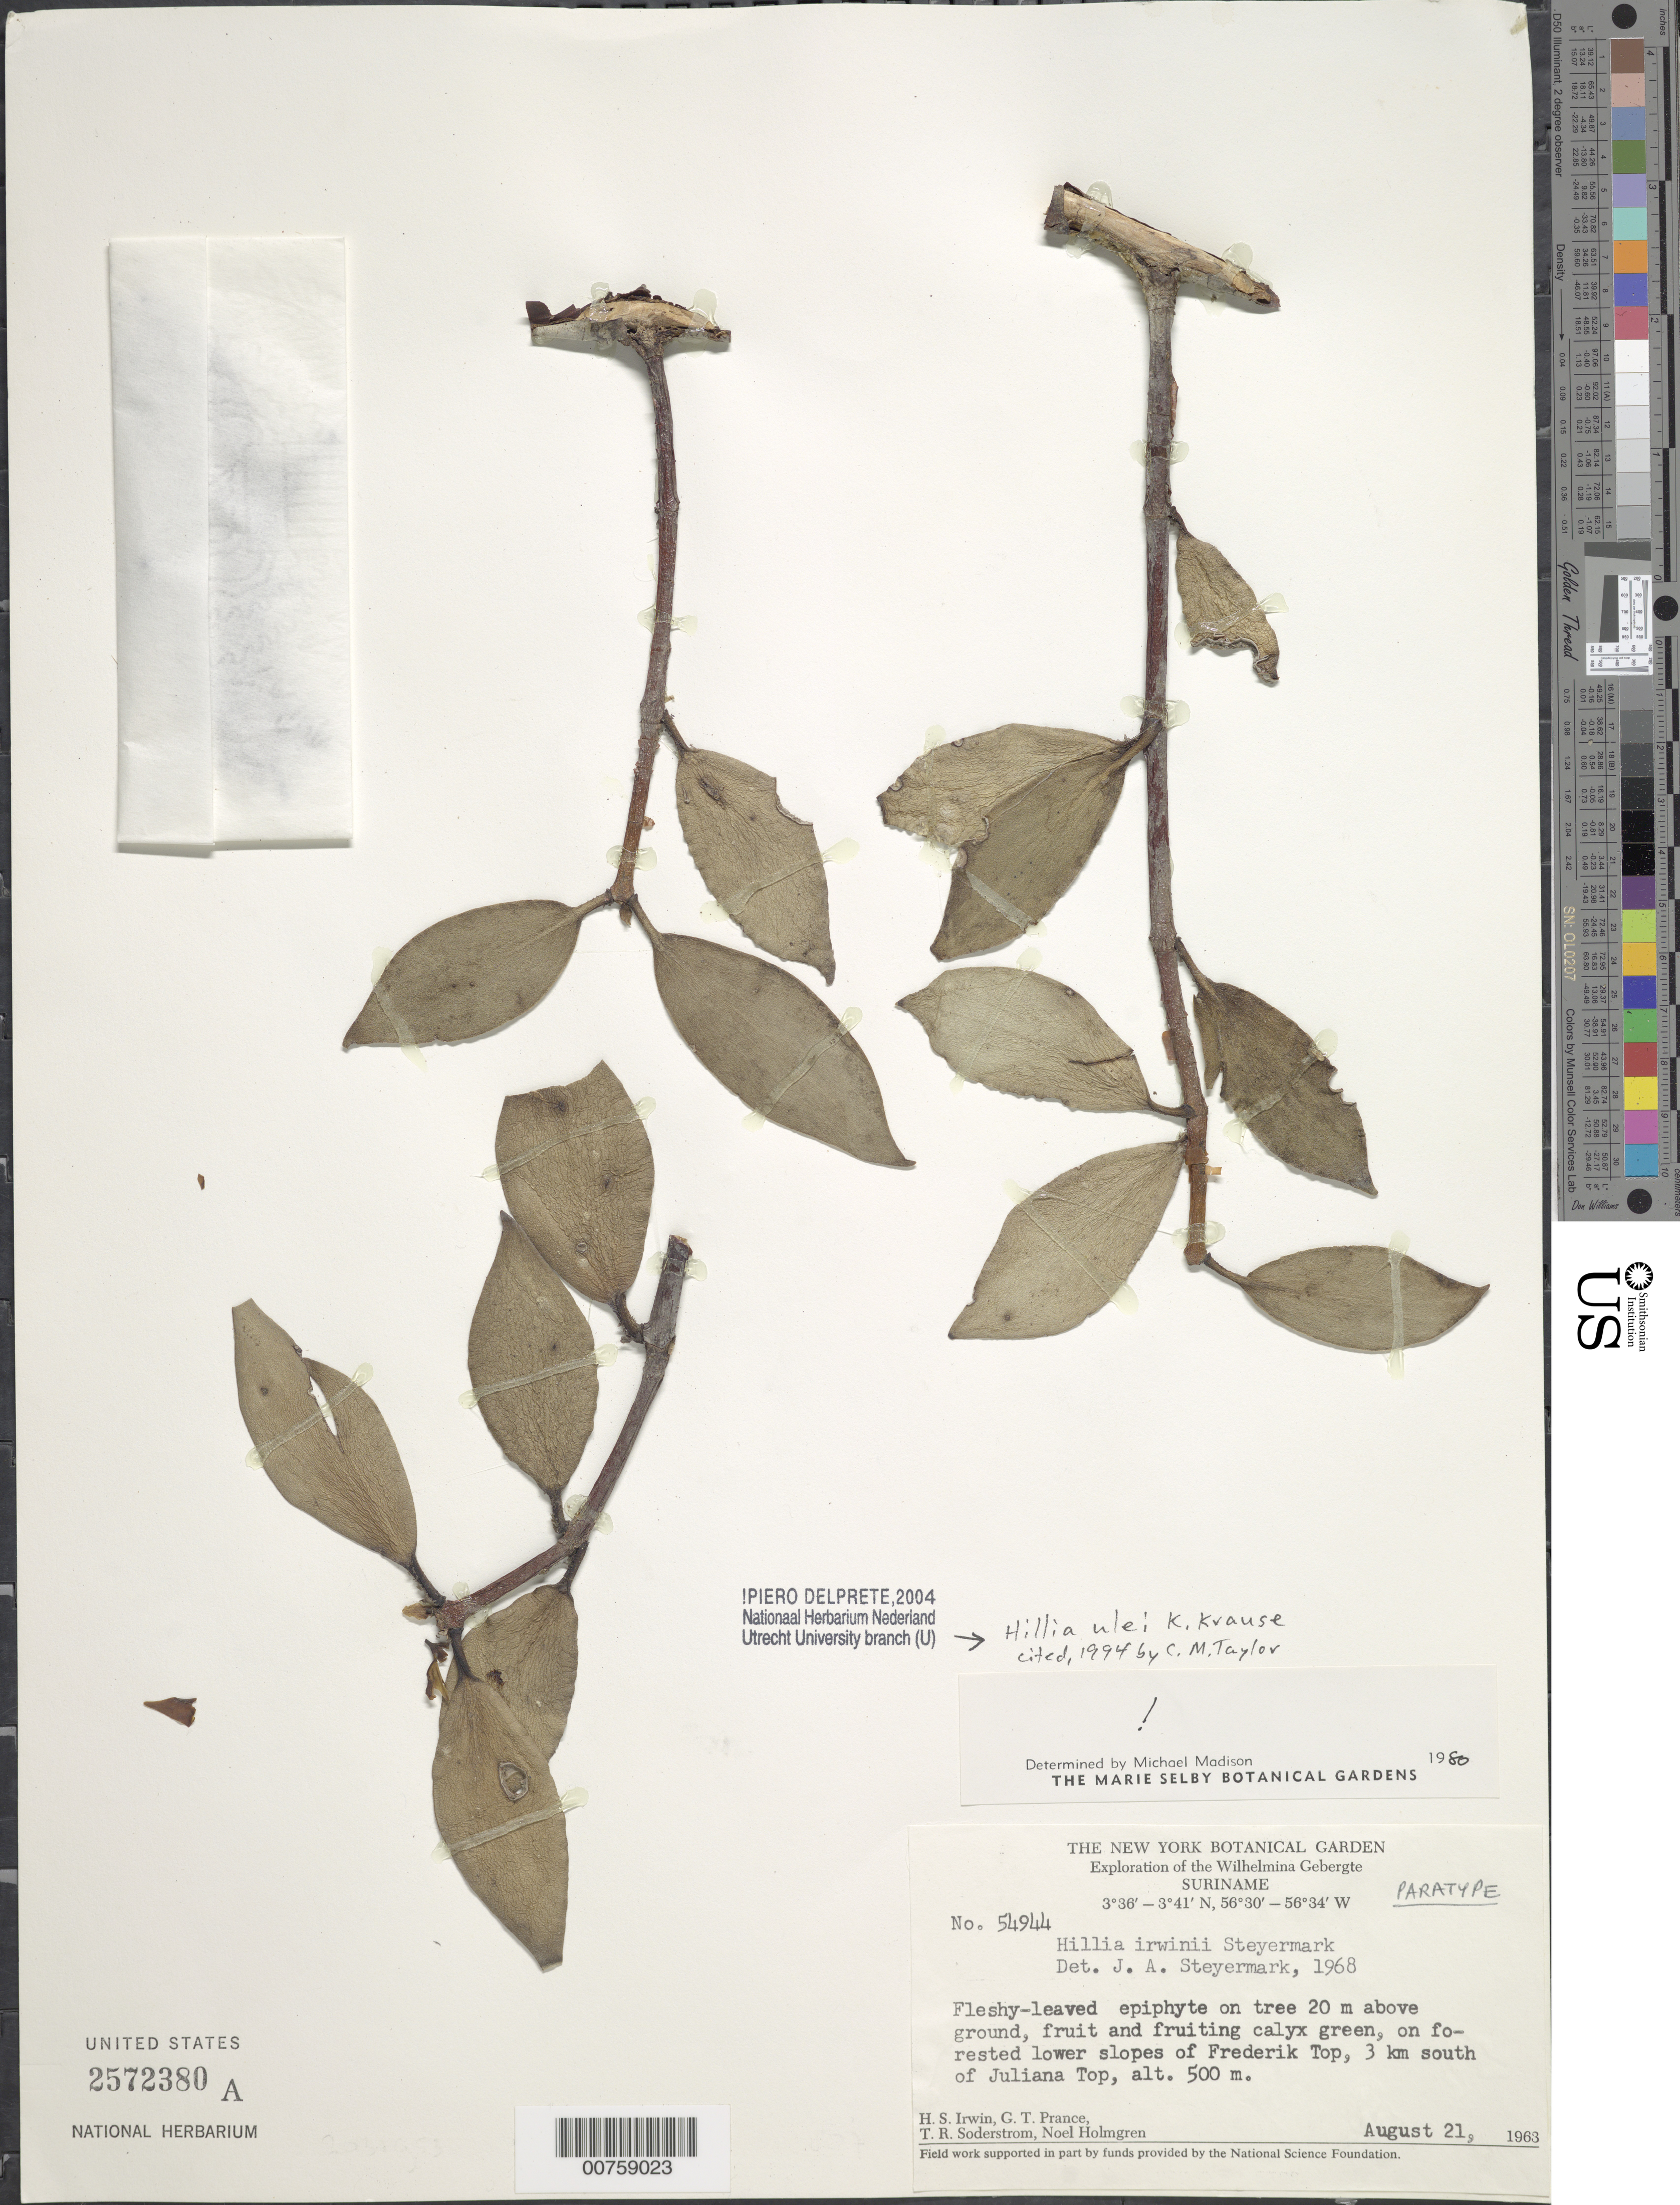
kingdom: Plantae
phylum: Tracheophyta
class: Magnoliopsida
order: Gentianales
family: Rubiaceae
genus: Hillia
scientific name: Hillia ulei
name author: K. Krause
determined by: Taylor, Charlotte M.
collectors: H. Irwin, G. T. Prance, T. R. Soderstrom & N. H. Holmgren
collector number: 54944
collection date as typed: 21-Aug-63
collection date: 1963-08-21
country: Suriname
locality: Frederik Top, 3 km SE of Juliana Top, Wilhelmina Gebergte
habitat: Forested lower slopes; on tree 20 m above ground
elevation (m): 500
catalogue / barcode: US 2572380A